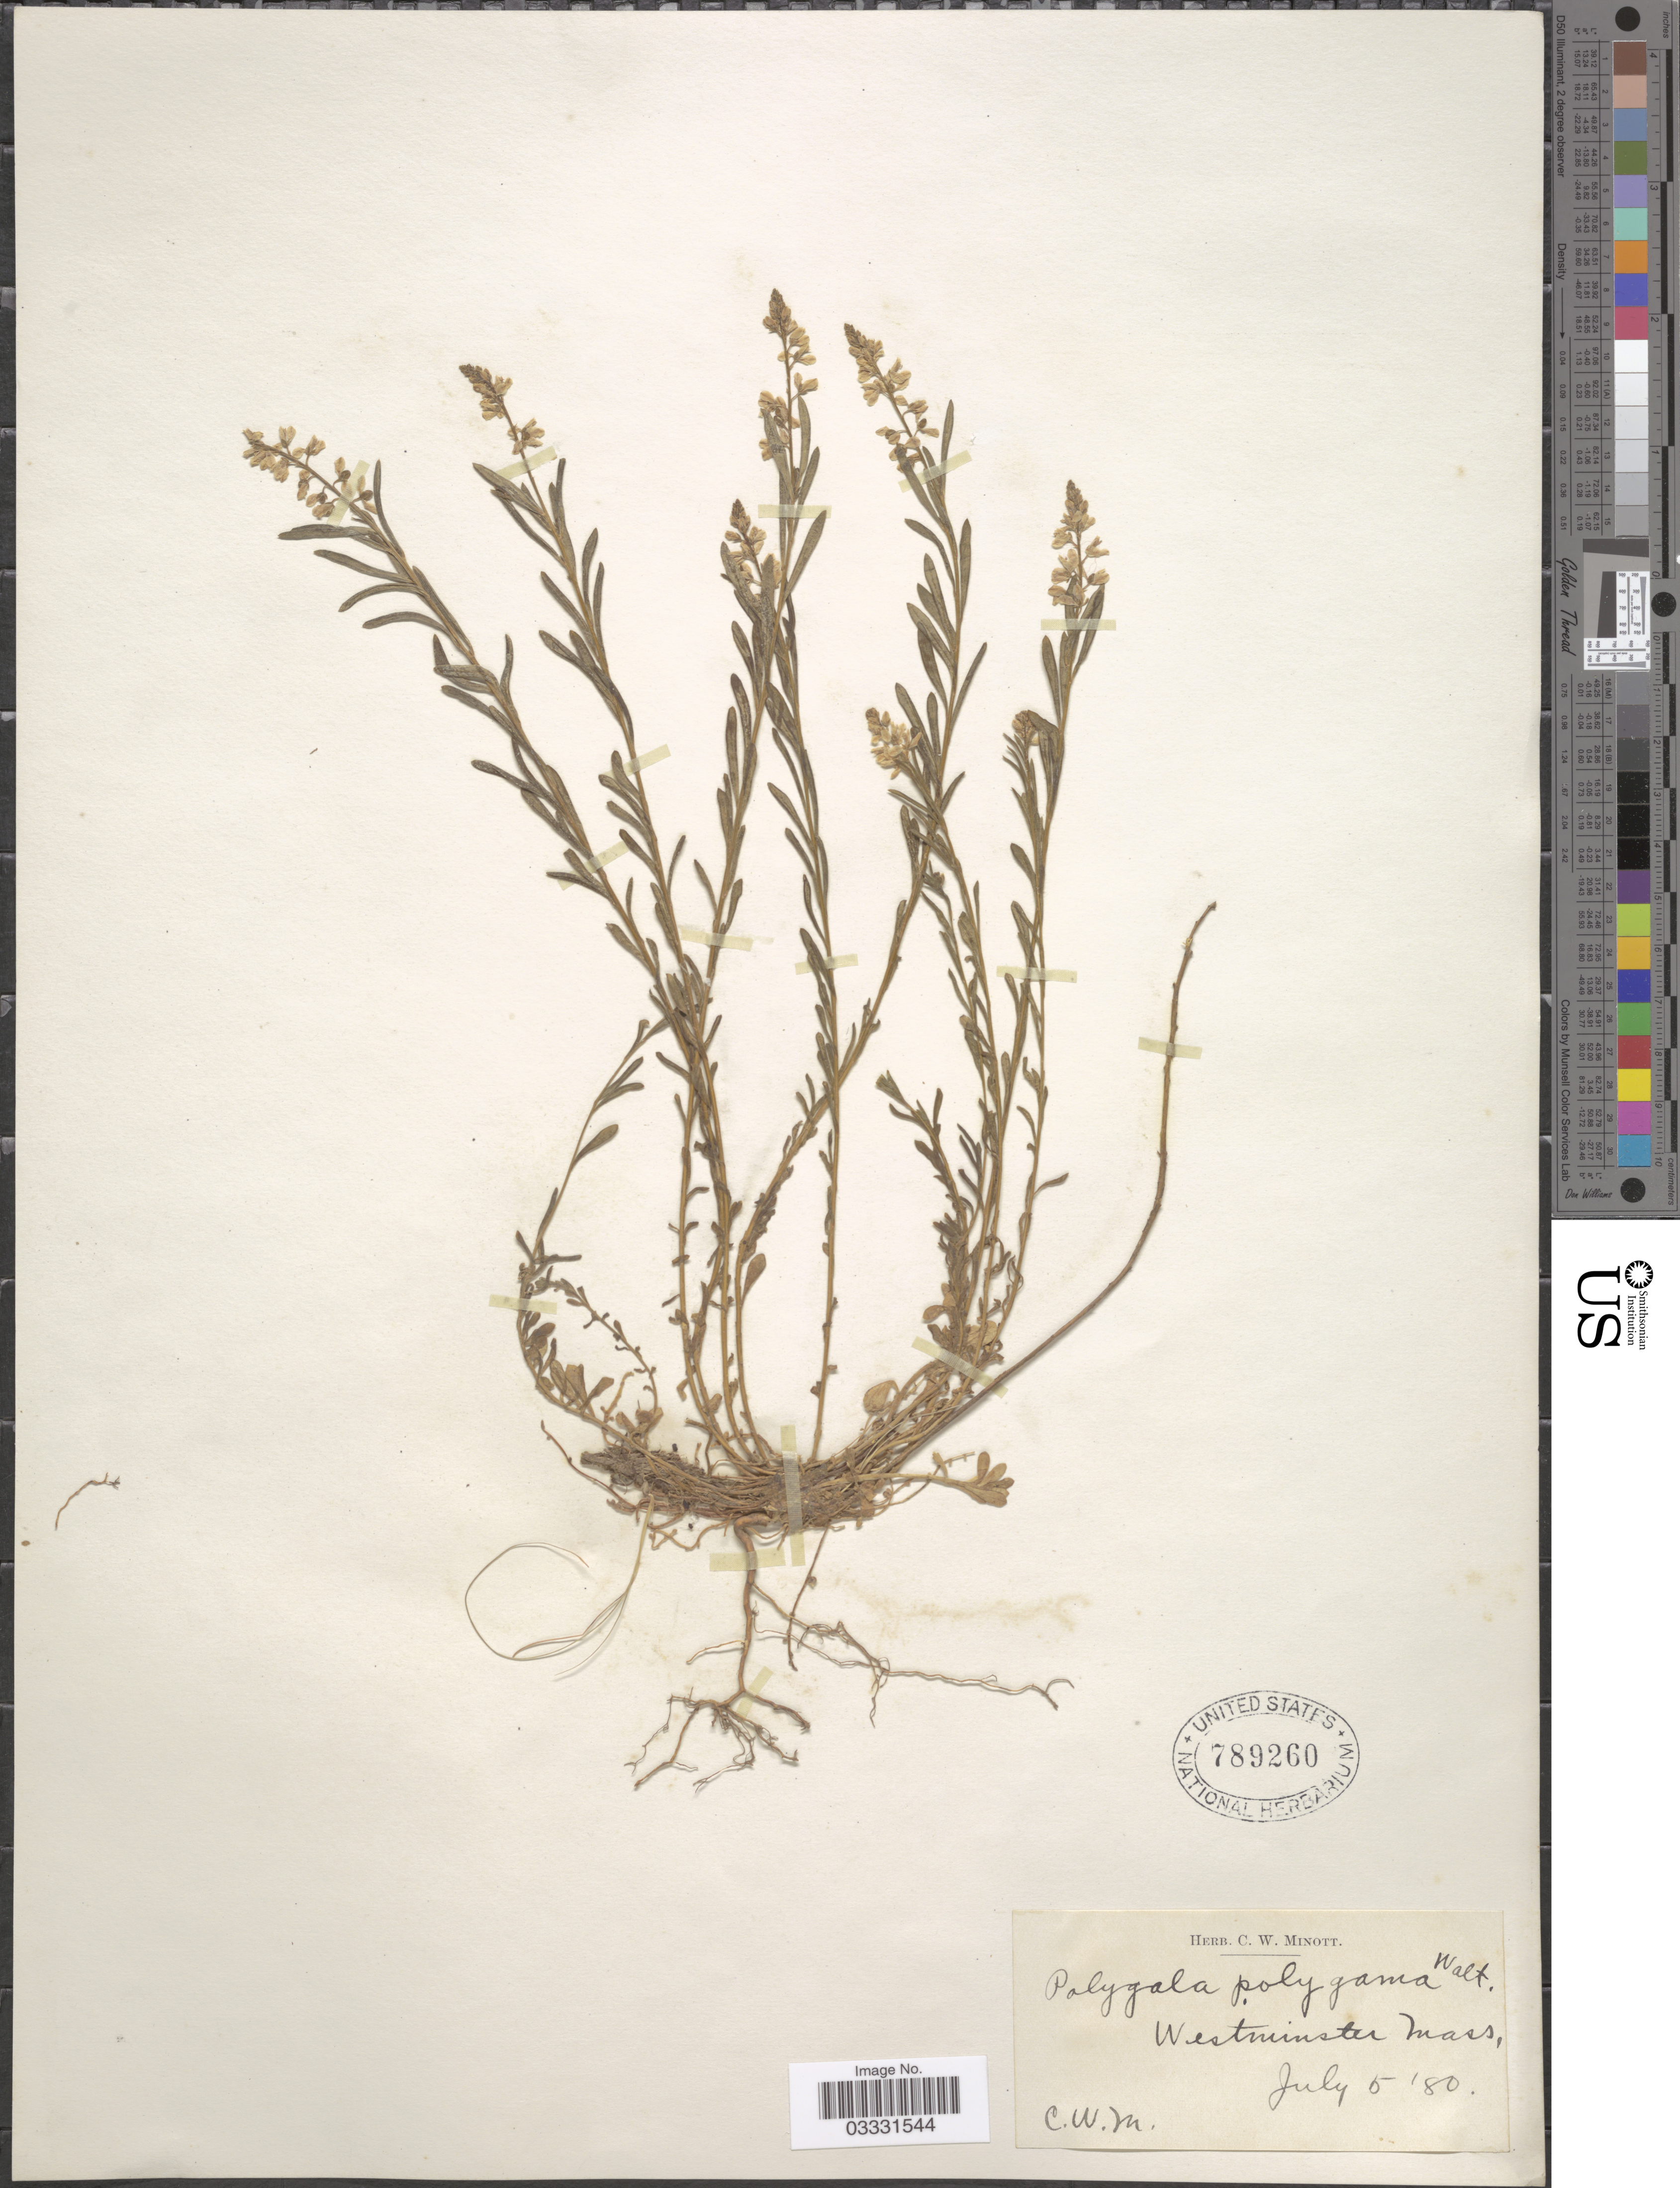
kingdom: Plantae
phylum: Tracheophyta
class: Magnoliopsida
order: Fabales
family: Polygalaceae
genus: Polygala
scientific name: Polygala polygama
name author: Walter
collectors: C. Minott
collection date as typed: Transcribed d/m/y: 5/7/80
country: United States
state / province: Massachusetts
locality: Westminster.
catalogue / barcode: US 789260